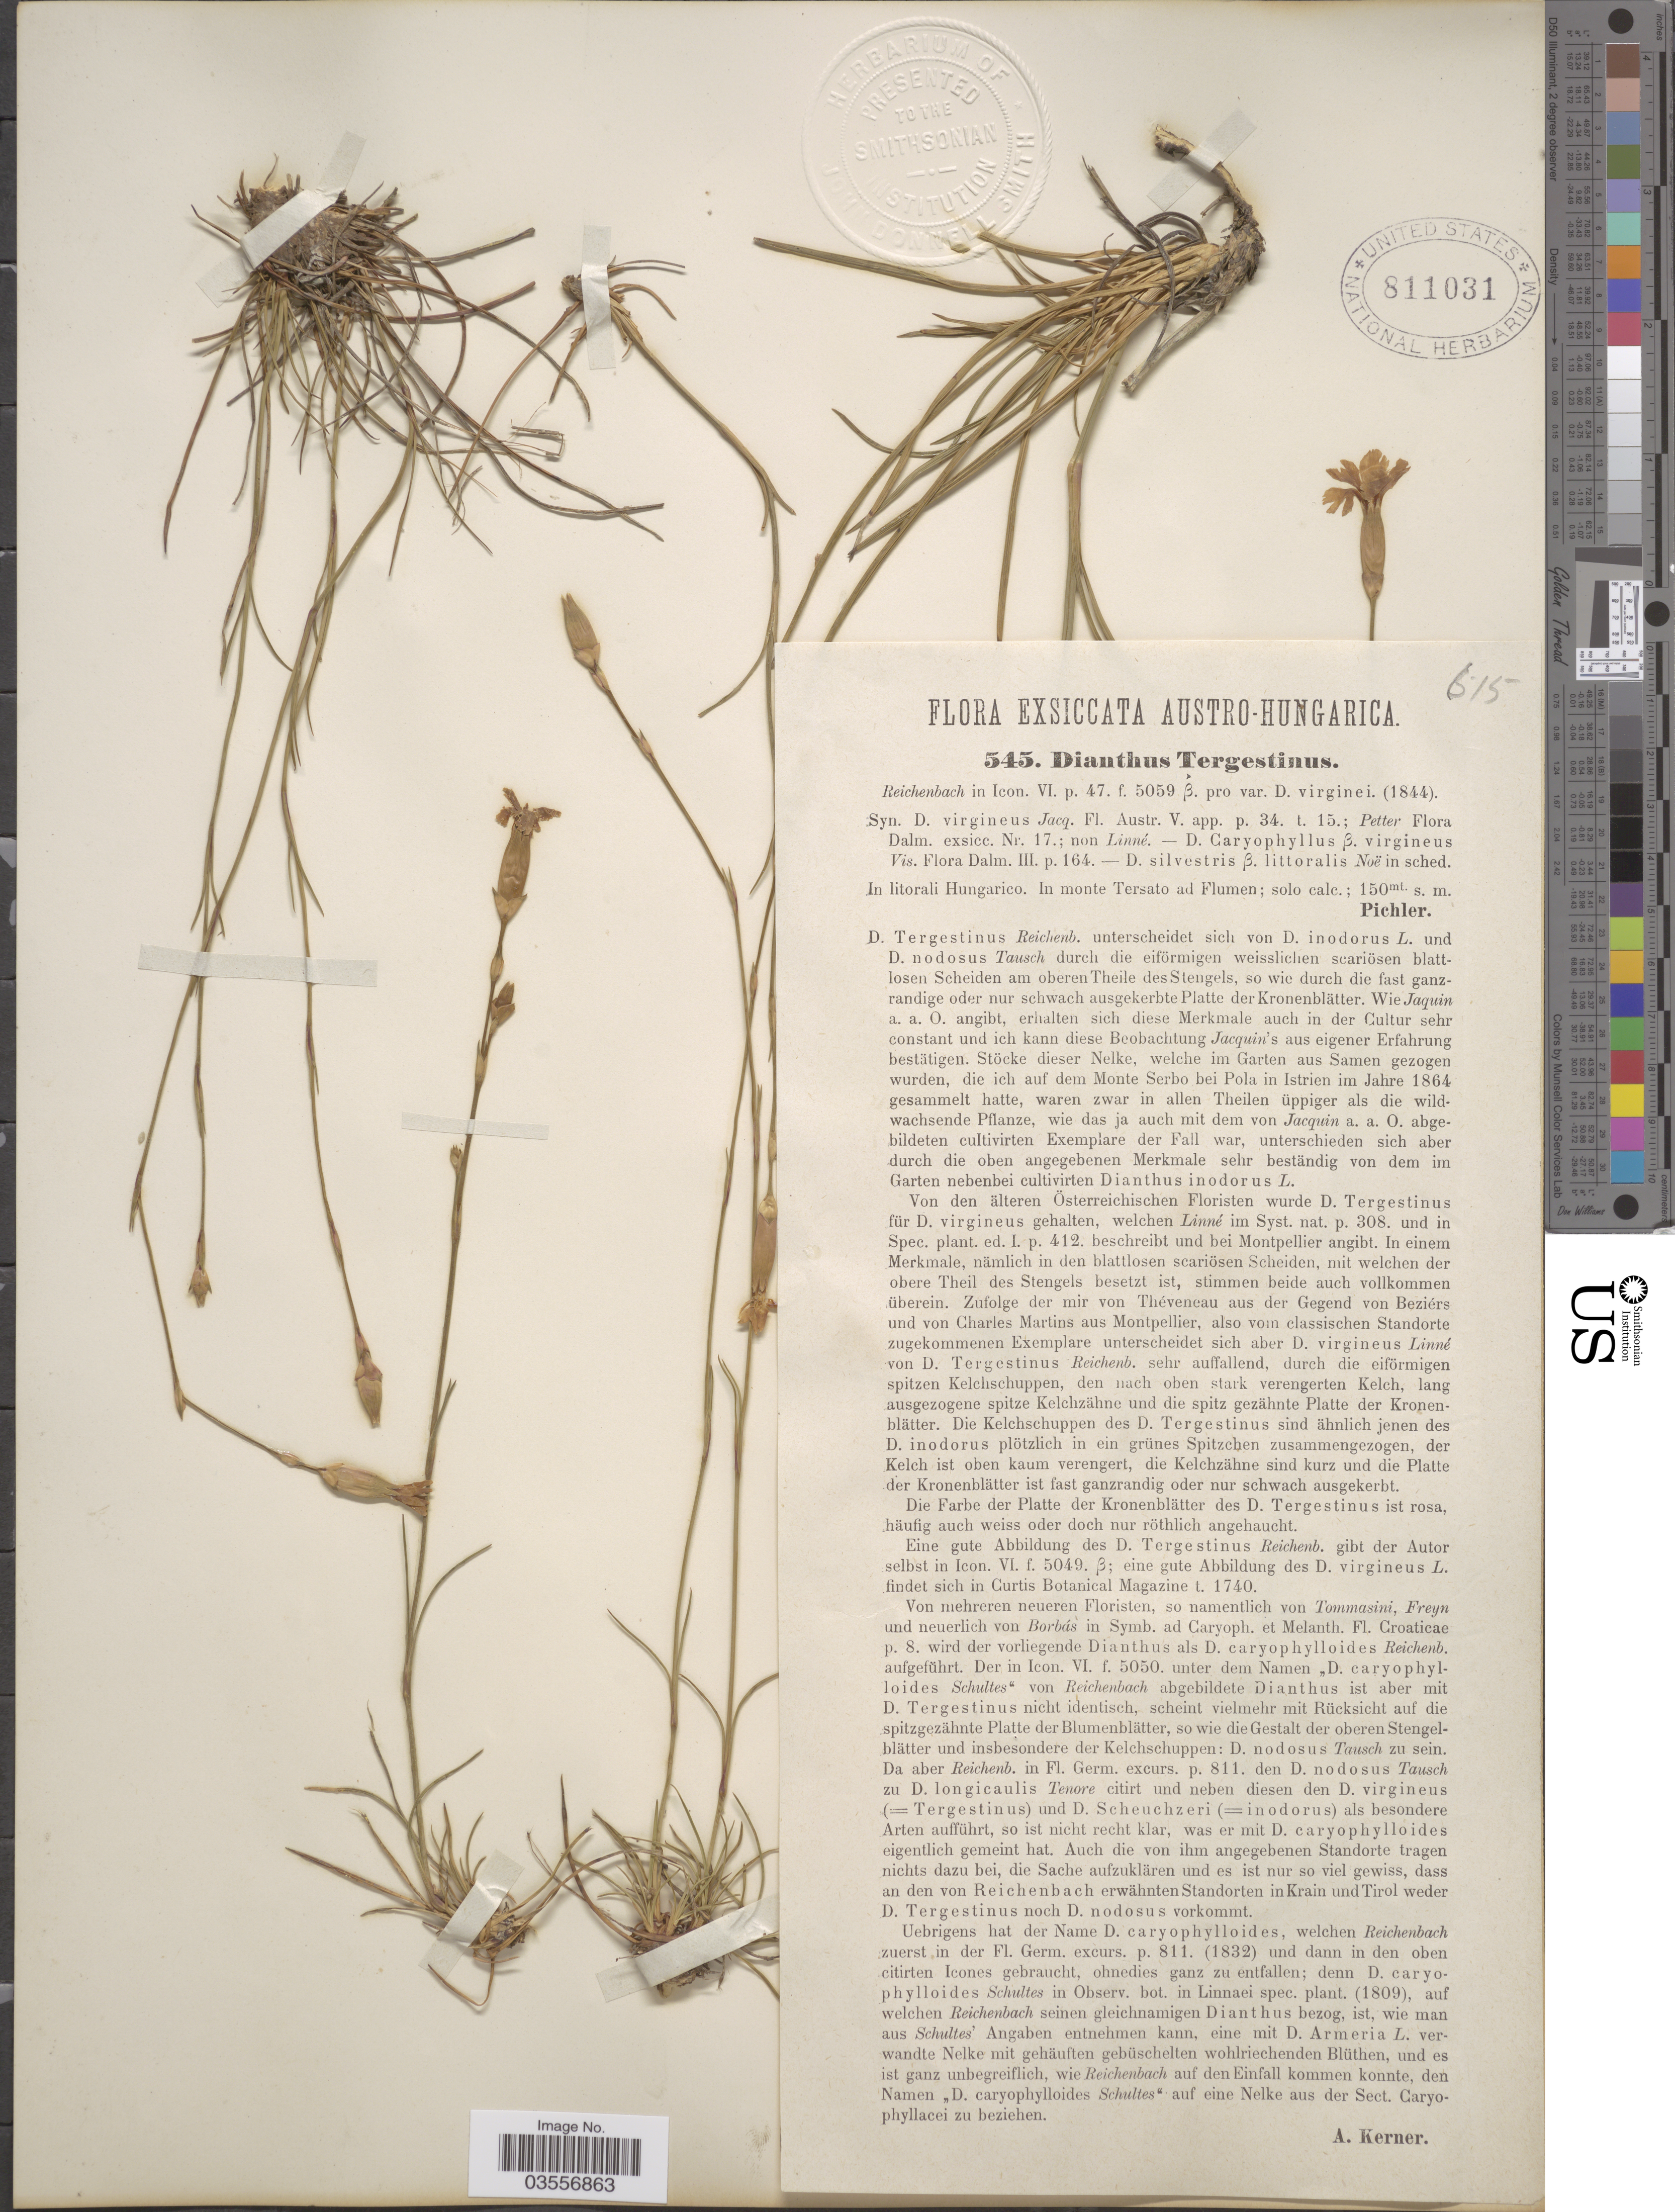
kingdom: Plantae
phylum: Tracheophyta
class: Magnoliopsida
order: Caryophyllales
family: Caryophyllaceae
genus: Dianthus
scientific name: Dianthus tergestinus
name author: Simonk.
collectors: Pichler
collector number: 545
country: Hungary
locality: Austro-Hungarica. In litorali Hungarico. In monte Tersato ad Flumen.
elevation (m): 150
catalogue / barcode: US 811031